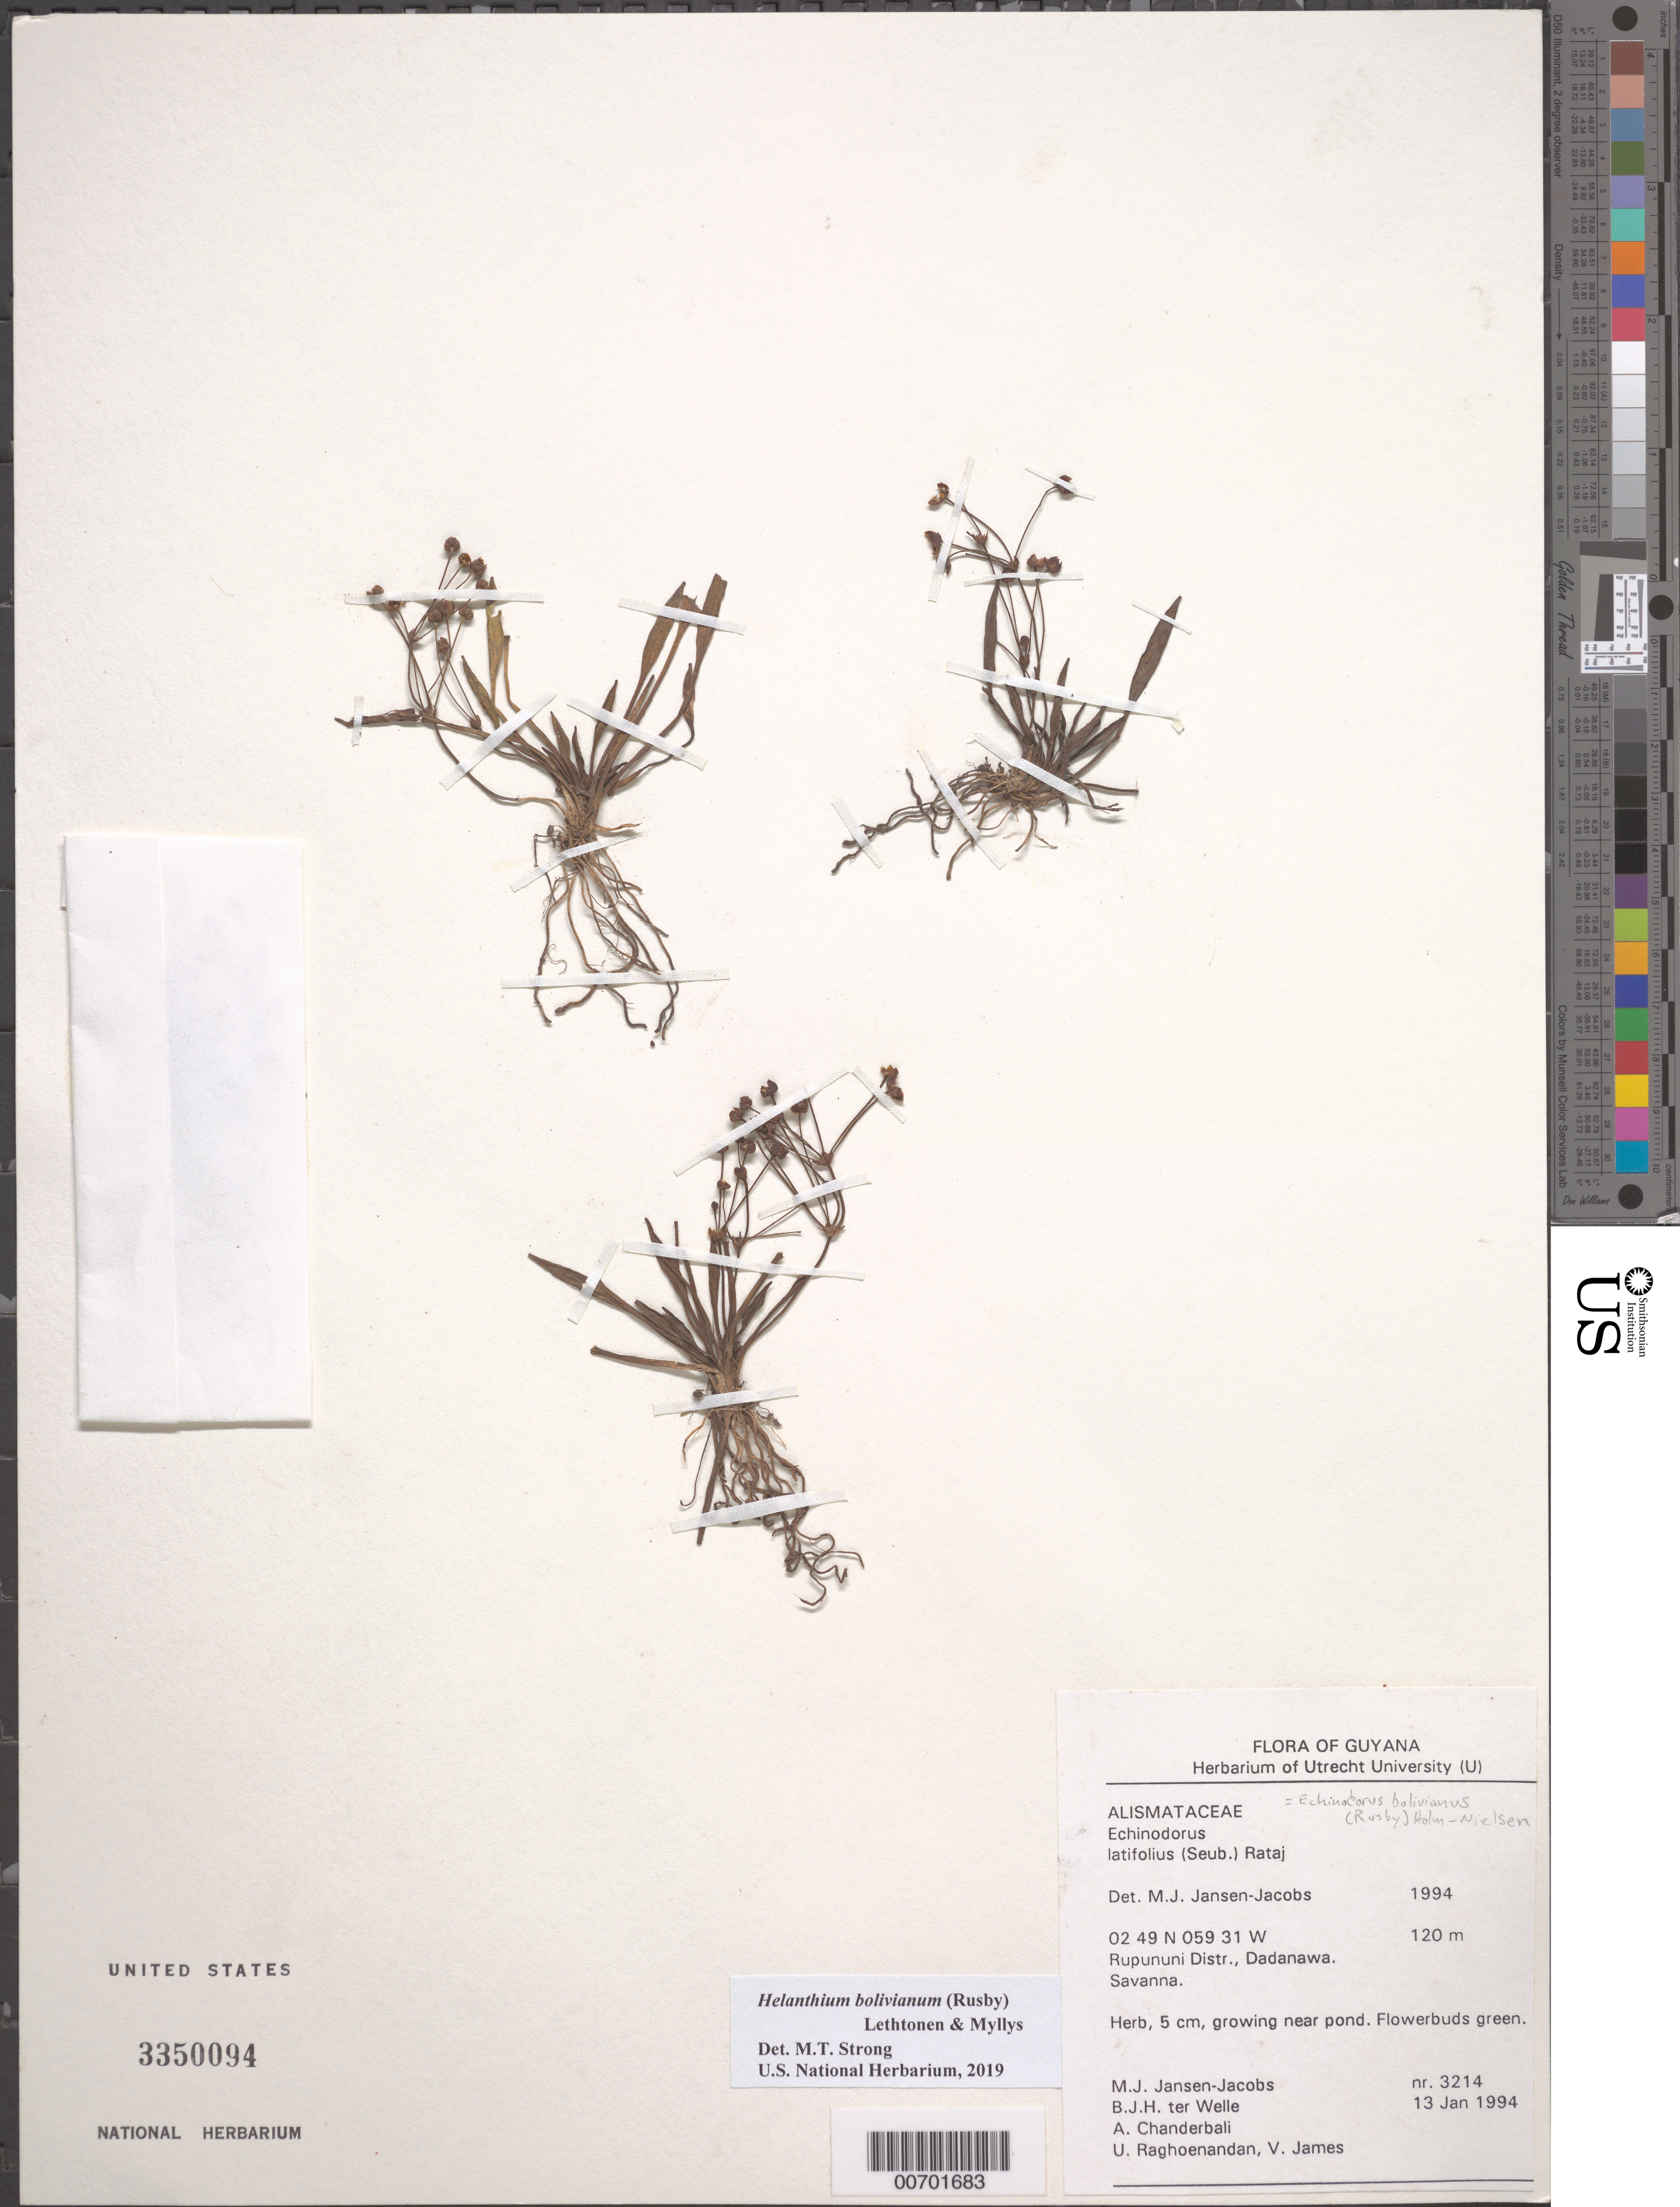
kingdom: Plantae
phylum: Tracheophyta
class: Liliopsida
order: Alismatales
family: Alismataceae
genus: Helanthium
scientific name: Helanthium bolivianum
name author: (Rusby) Lehtonen & Myllys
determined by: Strong, Mark T., (BOT), Smithsonian Institution - National Museum of Natural History (UNITED STATES)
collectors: M. J. Jansen-Jacobs, B. Welle, A. S. Chanderbali, U. Raghoenandan & V. James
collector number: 3214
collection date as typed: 13-Jan-94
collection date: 1994-01-13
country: Guyana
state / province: U. Takutu-U. Essequibo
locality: Rupununi District, Dadanawa, Rupununi River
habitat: Savanna; growing near pond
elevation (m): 120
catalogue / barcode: US 3350094